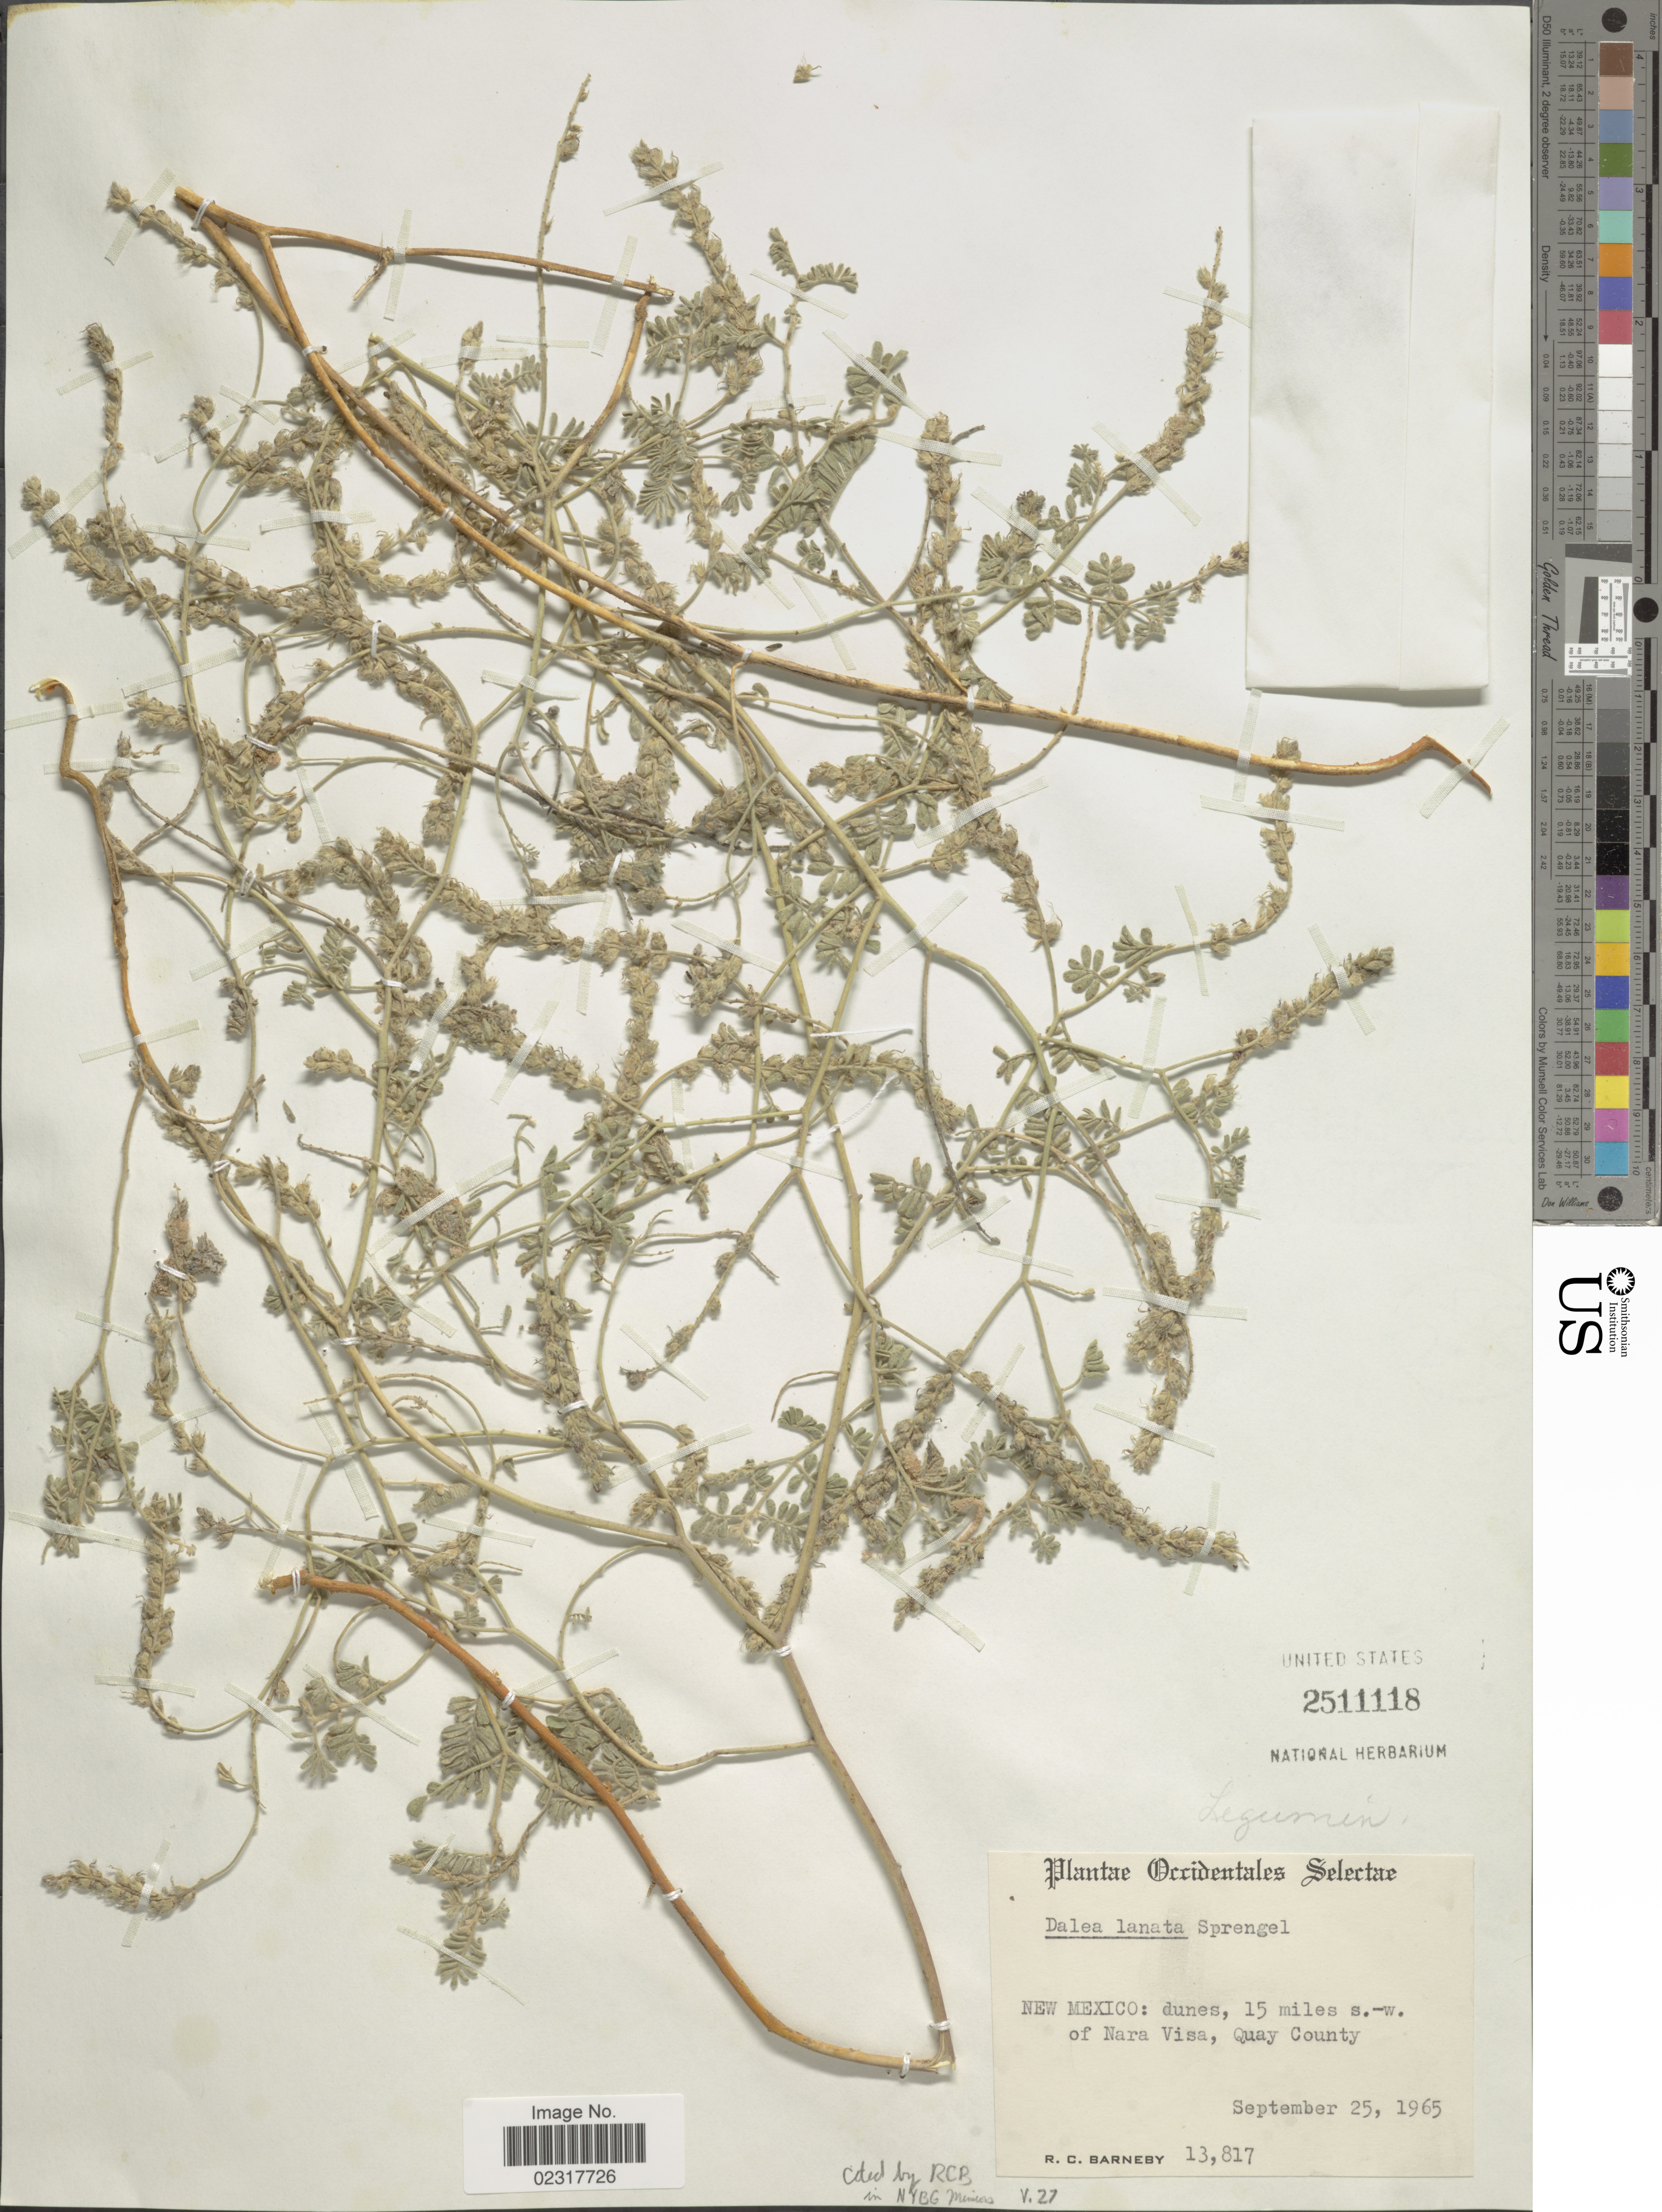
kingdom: Plantae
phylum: Tracheophyta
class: Magnoliopsida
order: Fabales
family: Fabaceae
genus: Dalea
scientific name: Dalea lanata var. lanata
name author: Spreng.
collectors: R. C. Barneby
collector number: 13817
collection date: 1965-09-25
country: United States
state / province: New Mexico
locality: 15 miles s.w. of Nara Visa, Quay County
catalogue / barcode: US 2511118